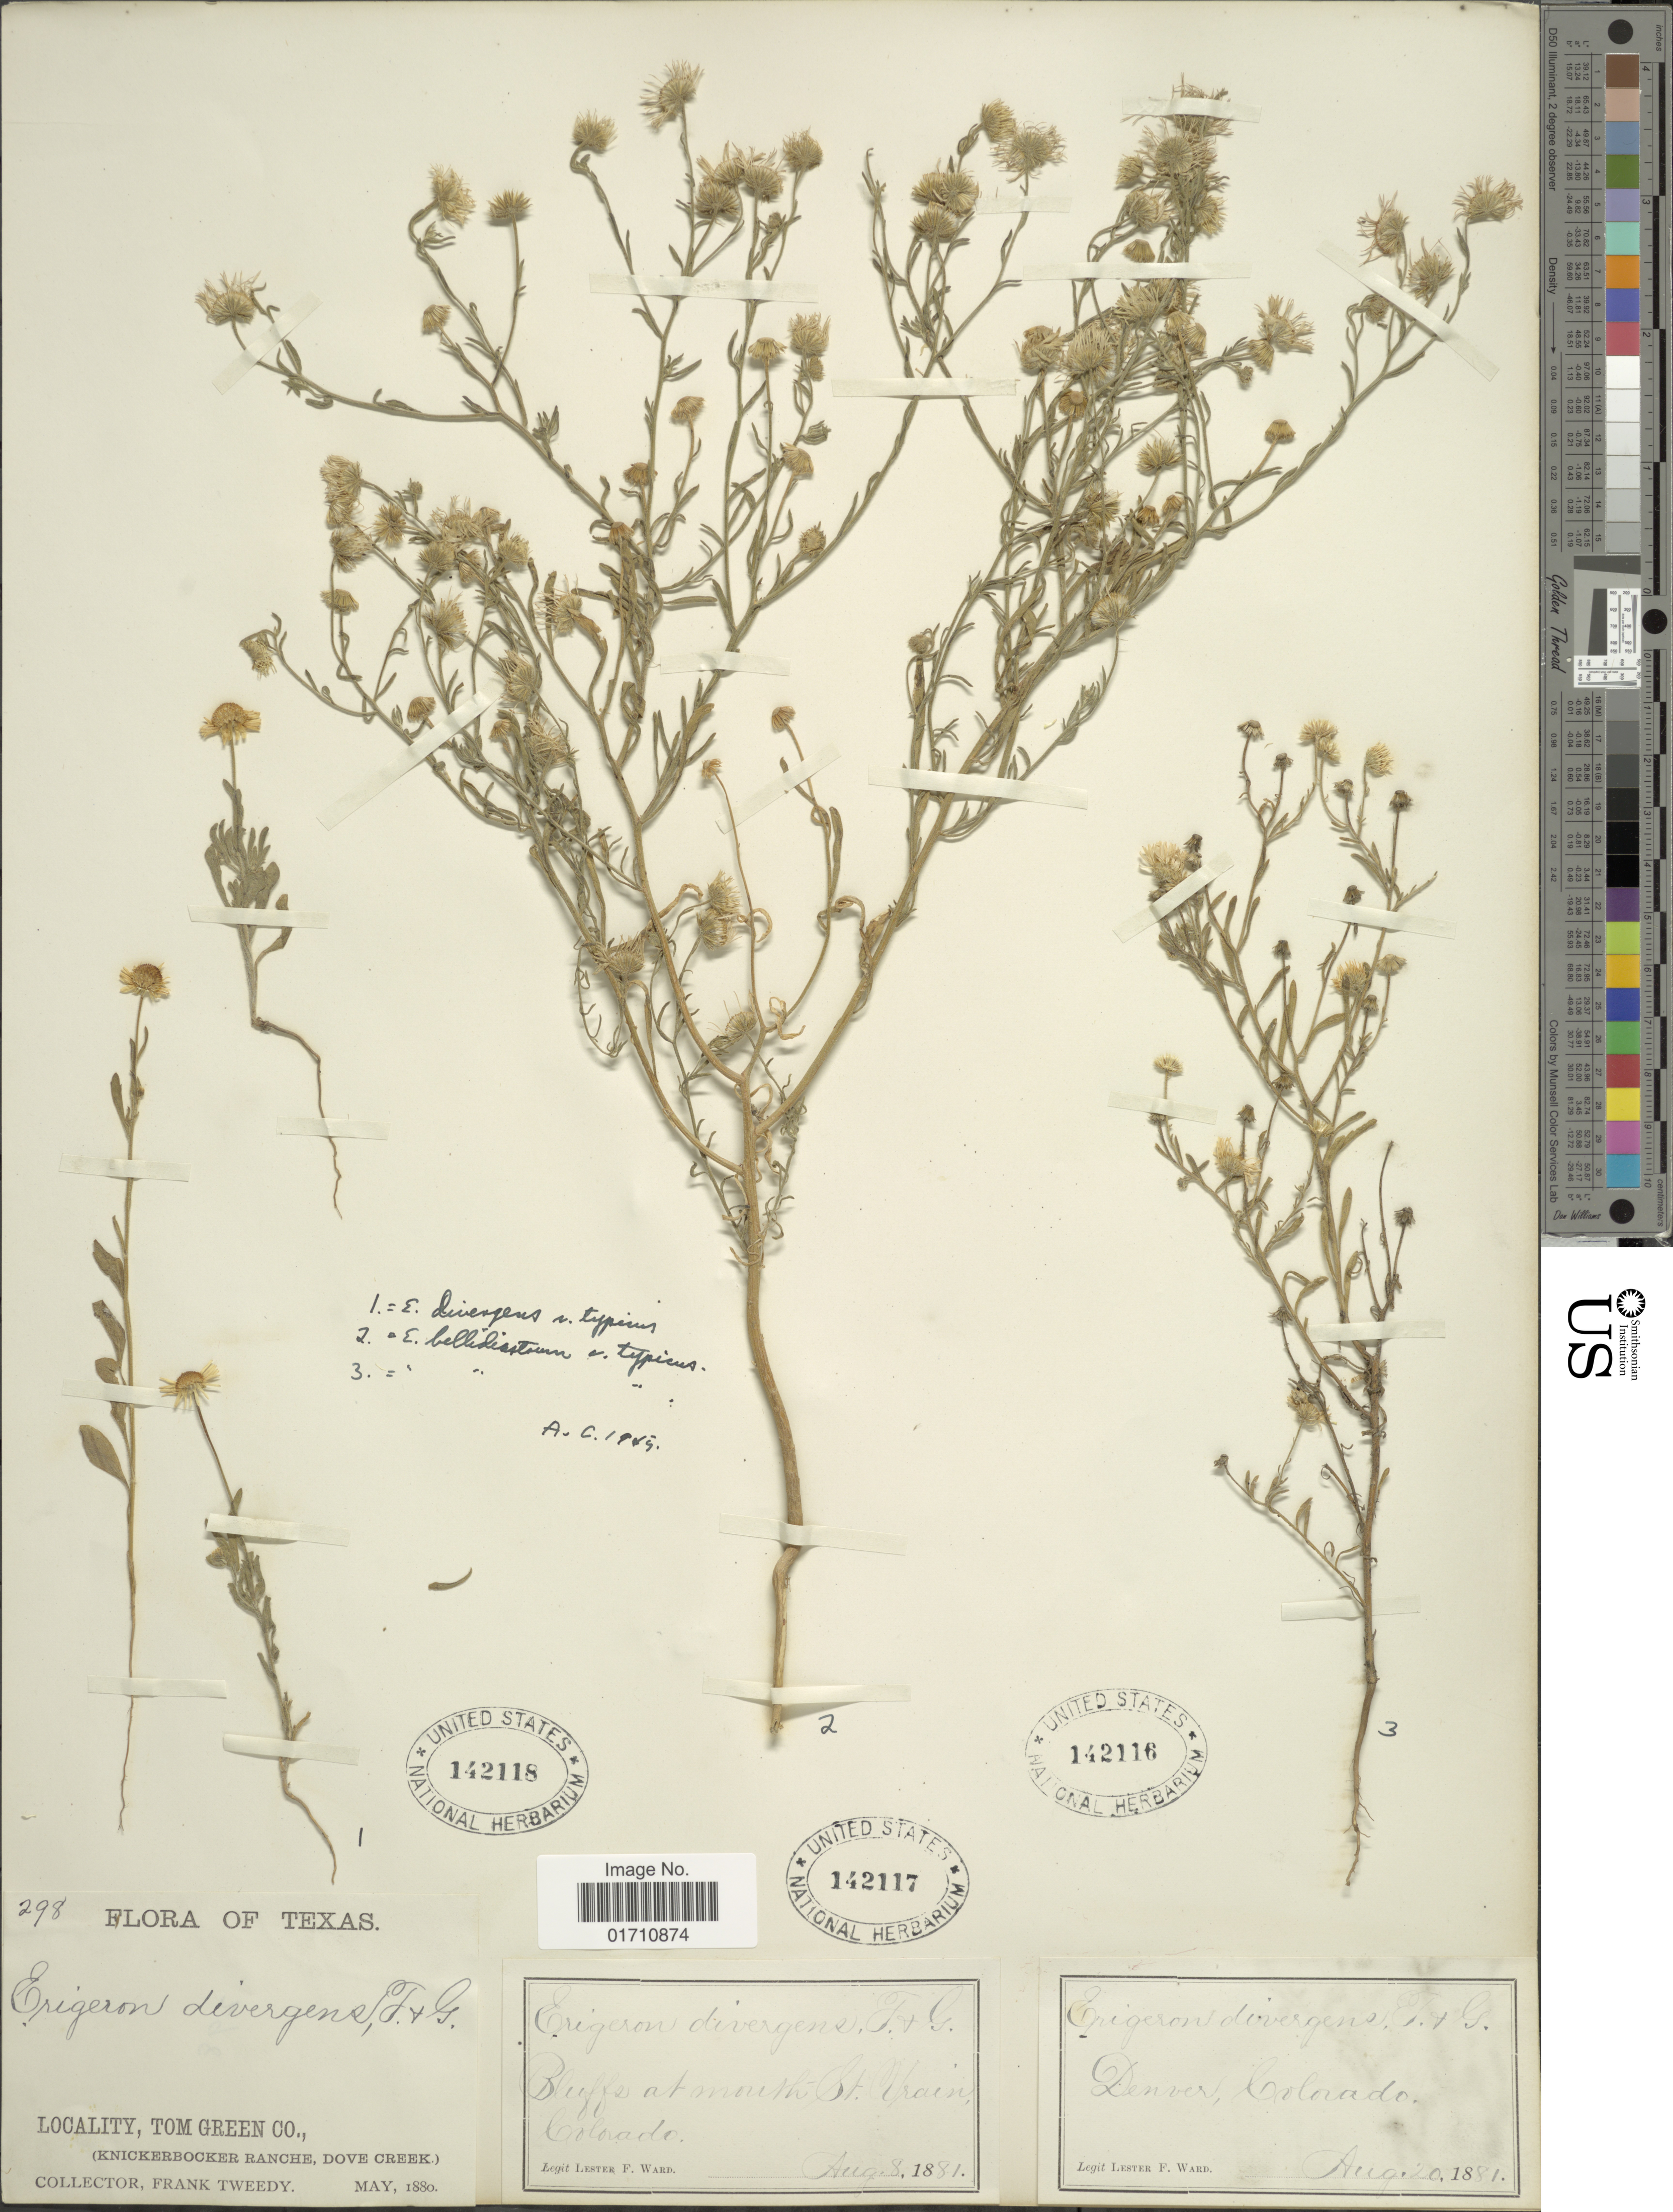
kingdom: Plantae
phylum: Tracheophyta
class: Magnoliopsida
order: Asterales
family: Asteraceae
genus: Erigeron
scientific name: Erigeron bellidiastrum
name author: Nutt.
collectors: L. F. Ward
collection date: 1881-08-08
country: United States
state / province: Colorado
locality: Bluffs at mouth St Urain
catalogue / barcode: US 142117-2